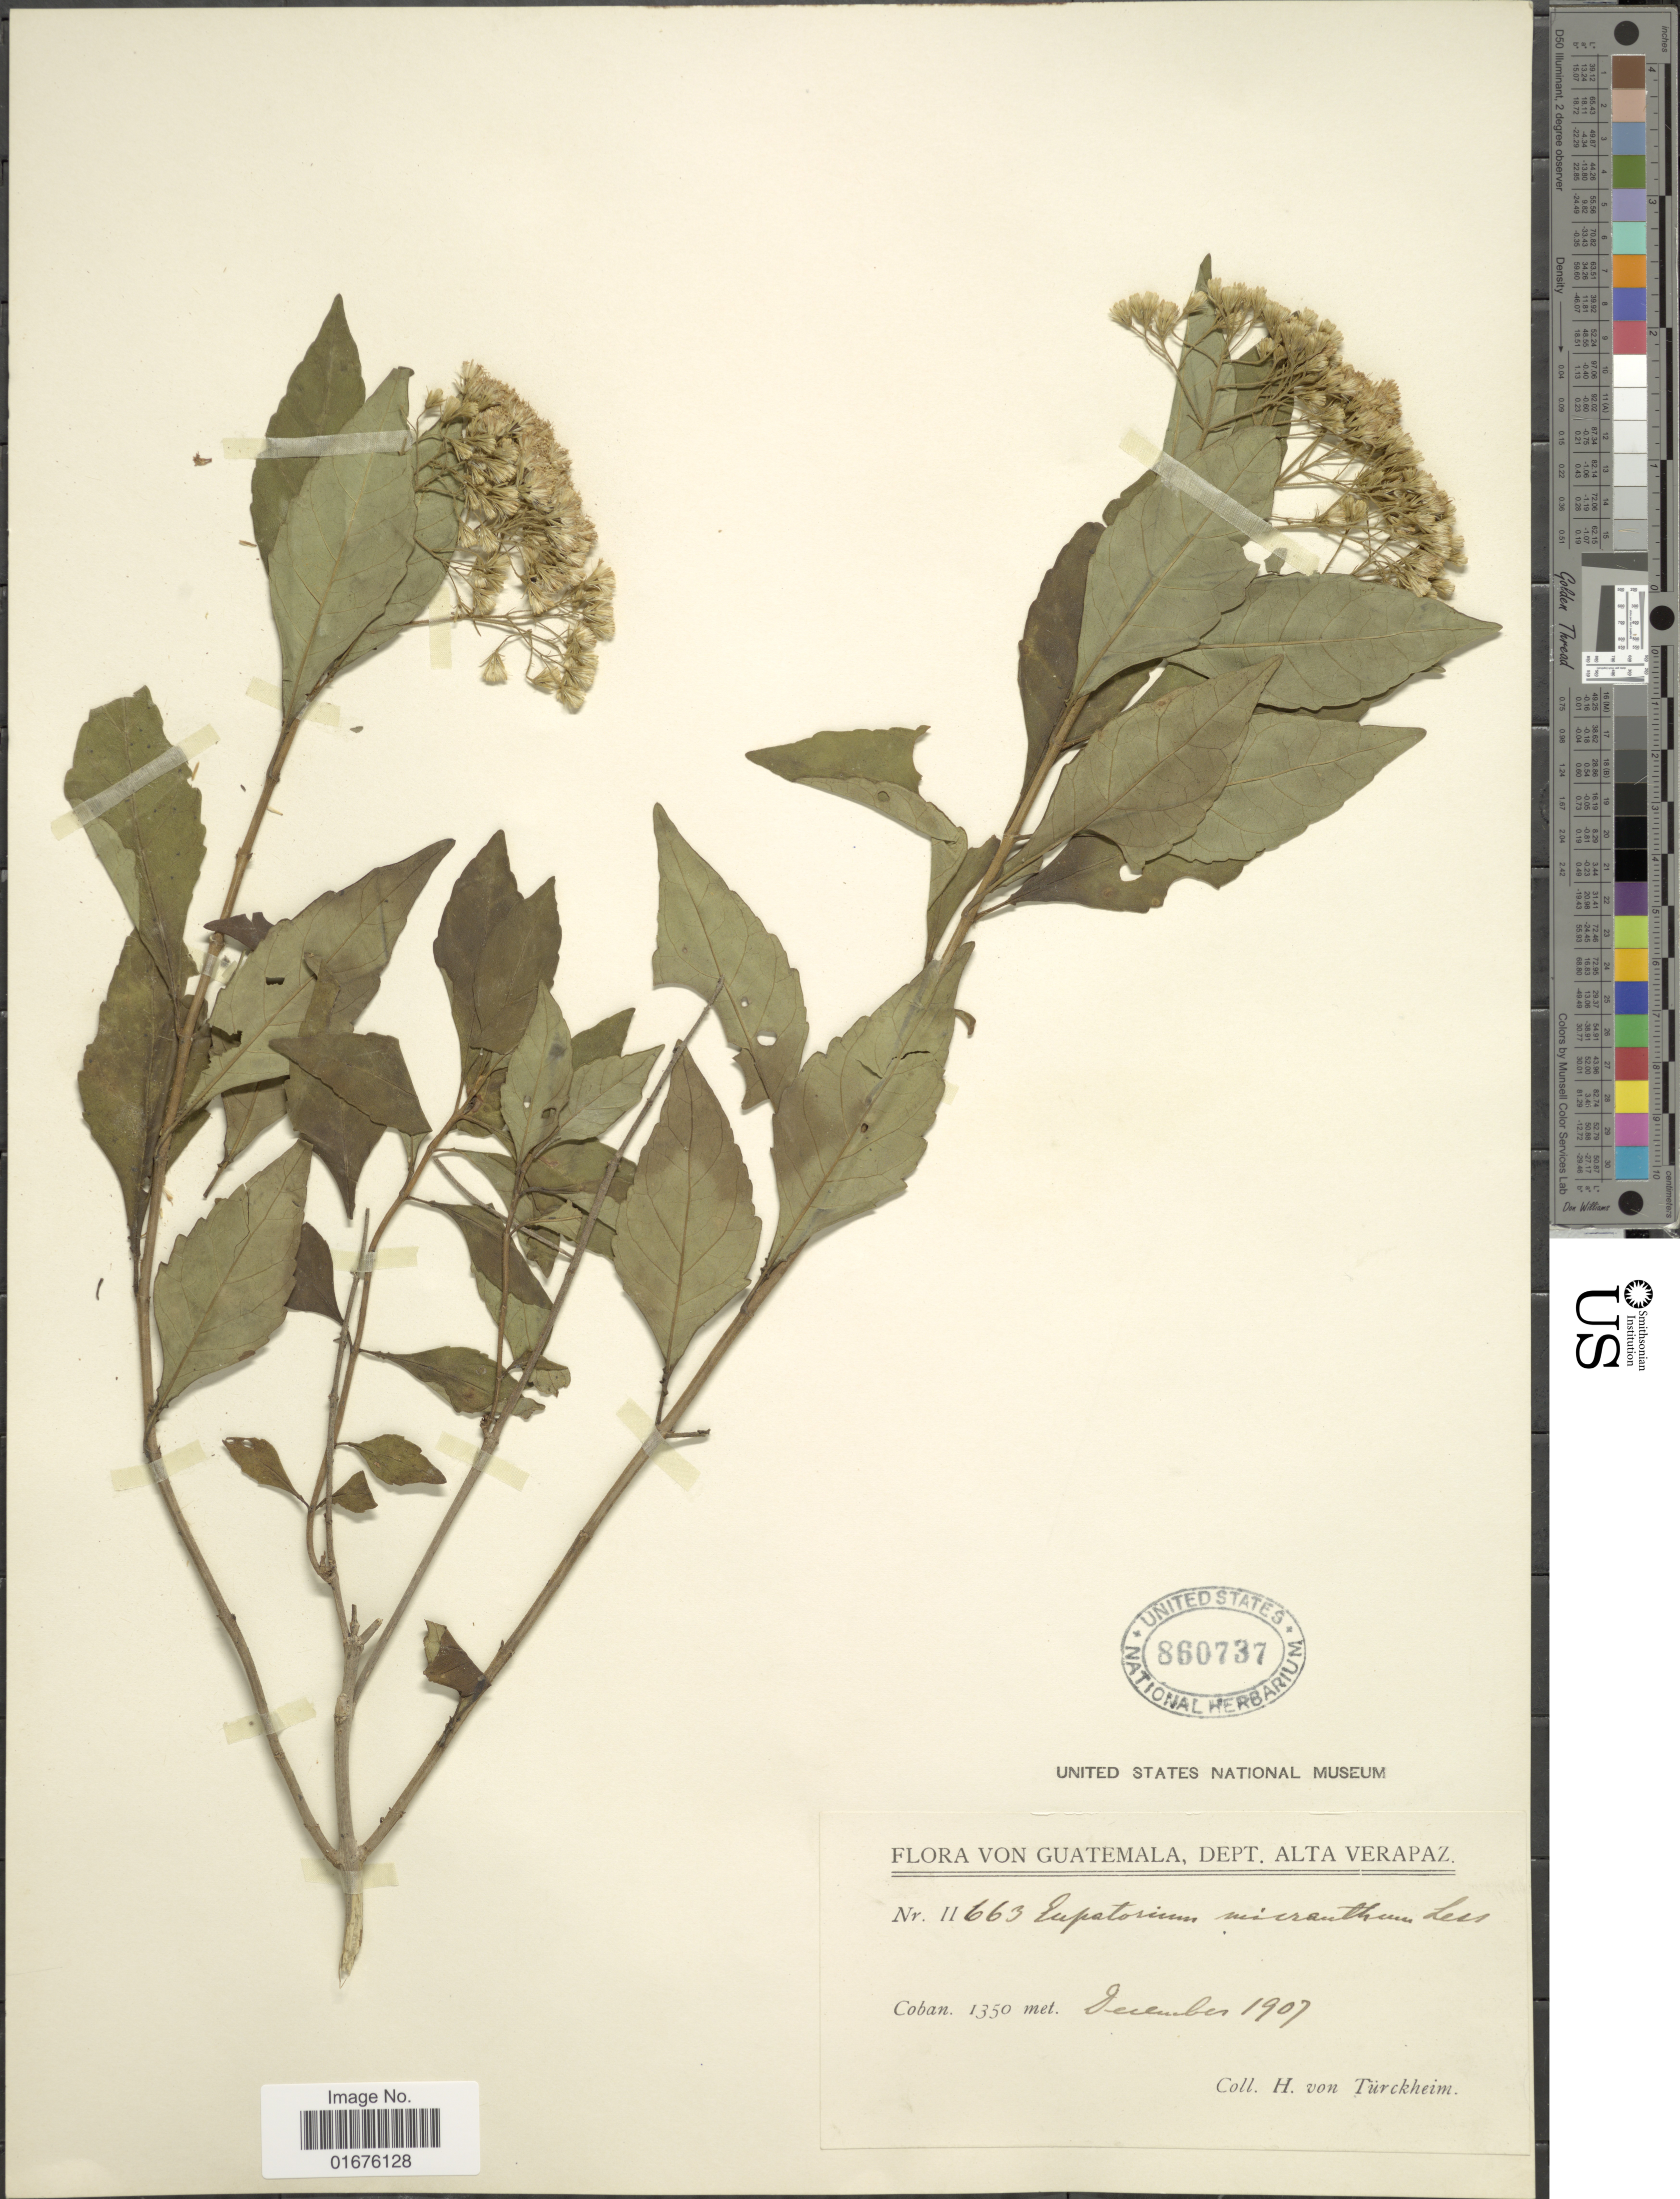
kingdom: Plantae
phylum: Tracheophyta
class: Magnoliopsida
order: Asterales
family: Asteraceae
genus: Ageratina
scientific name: Ageratina ligustrina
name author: (DC.) R.M. King & H. Rob.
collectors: H. von Türckheim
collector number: II663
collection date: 1907-12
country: Guatemala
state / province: Alta Verapaz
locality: Coban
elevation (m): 1350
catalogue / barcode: US 860737